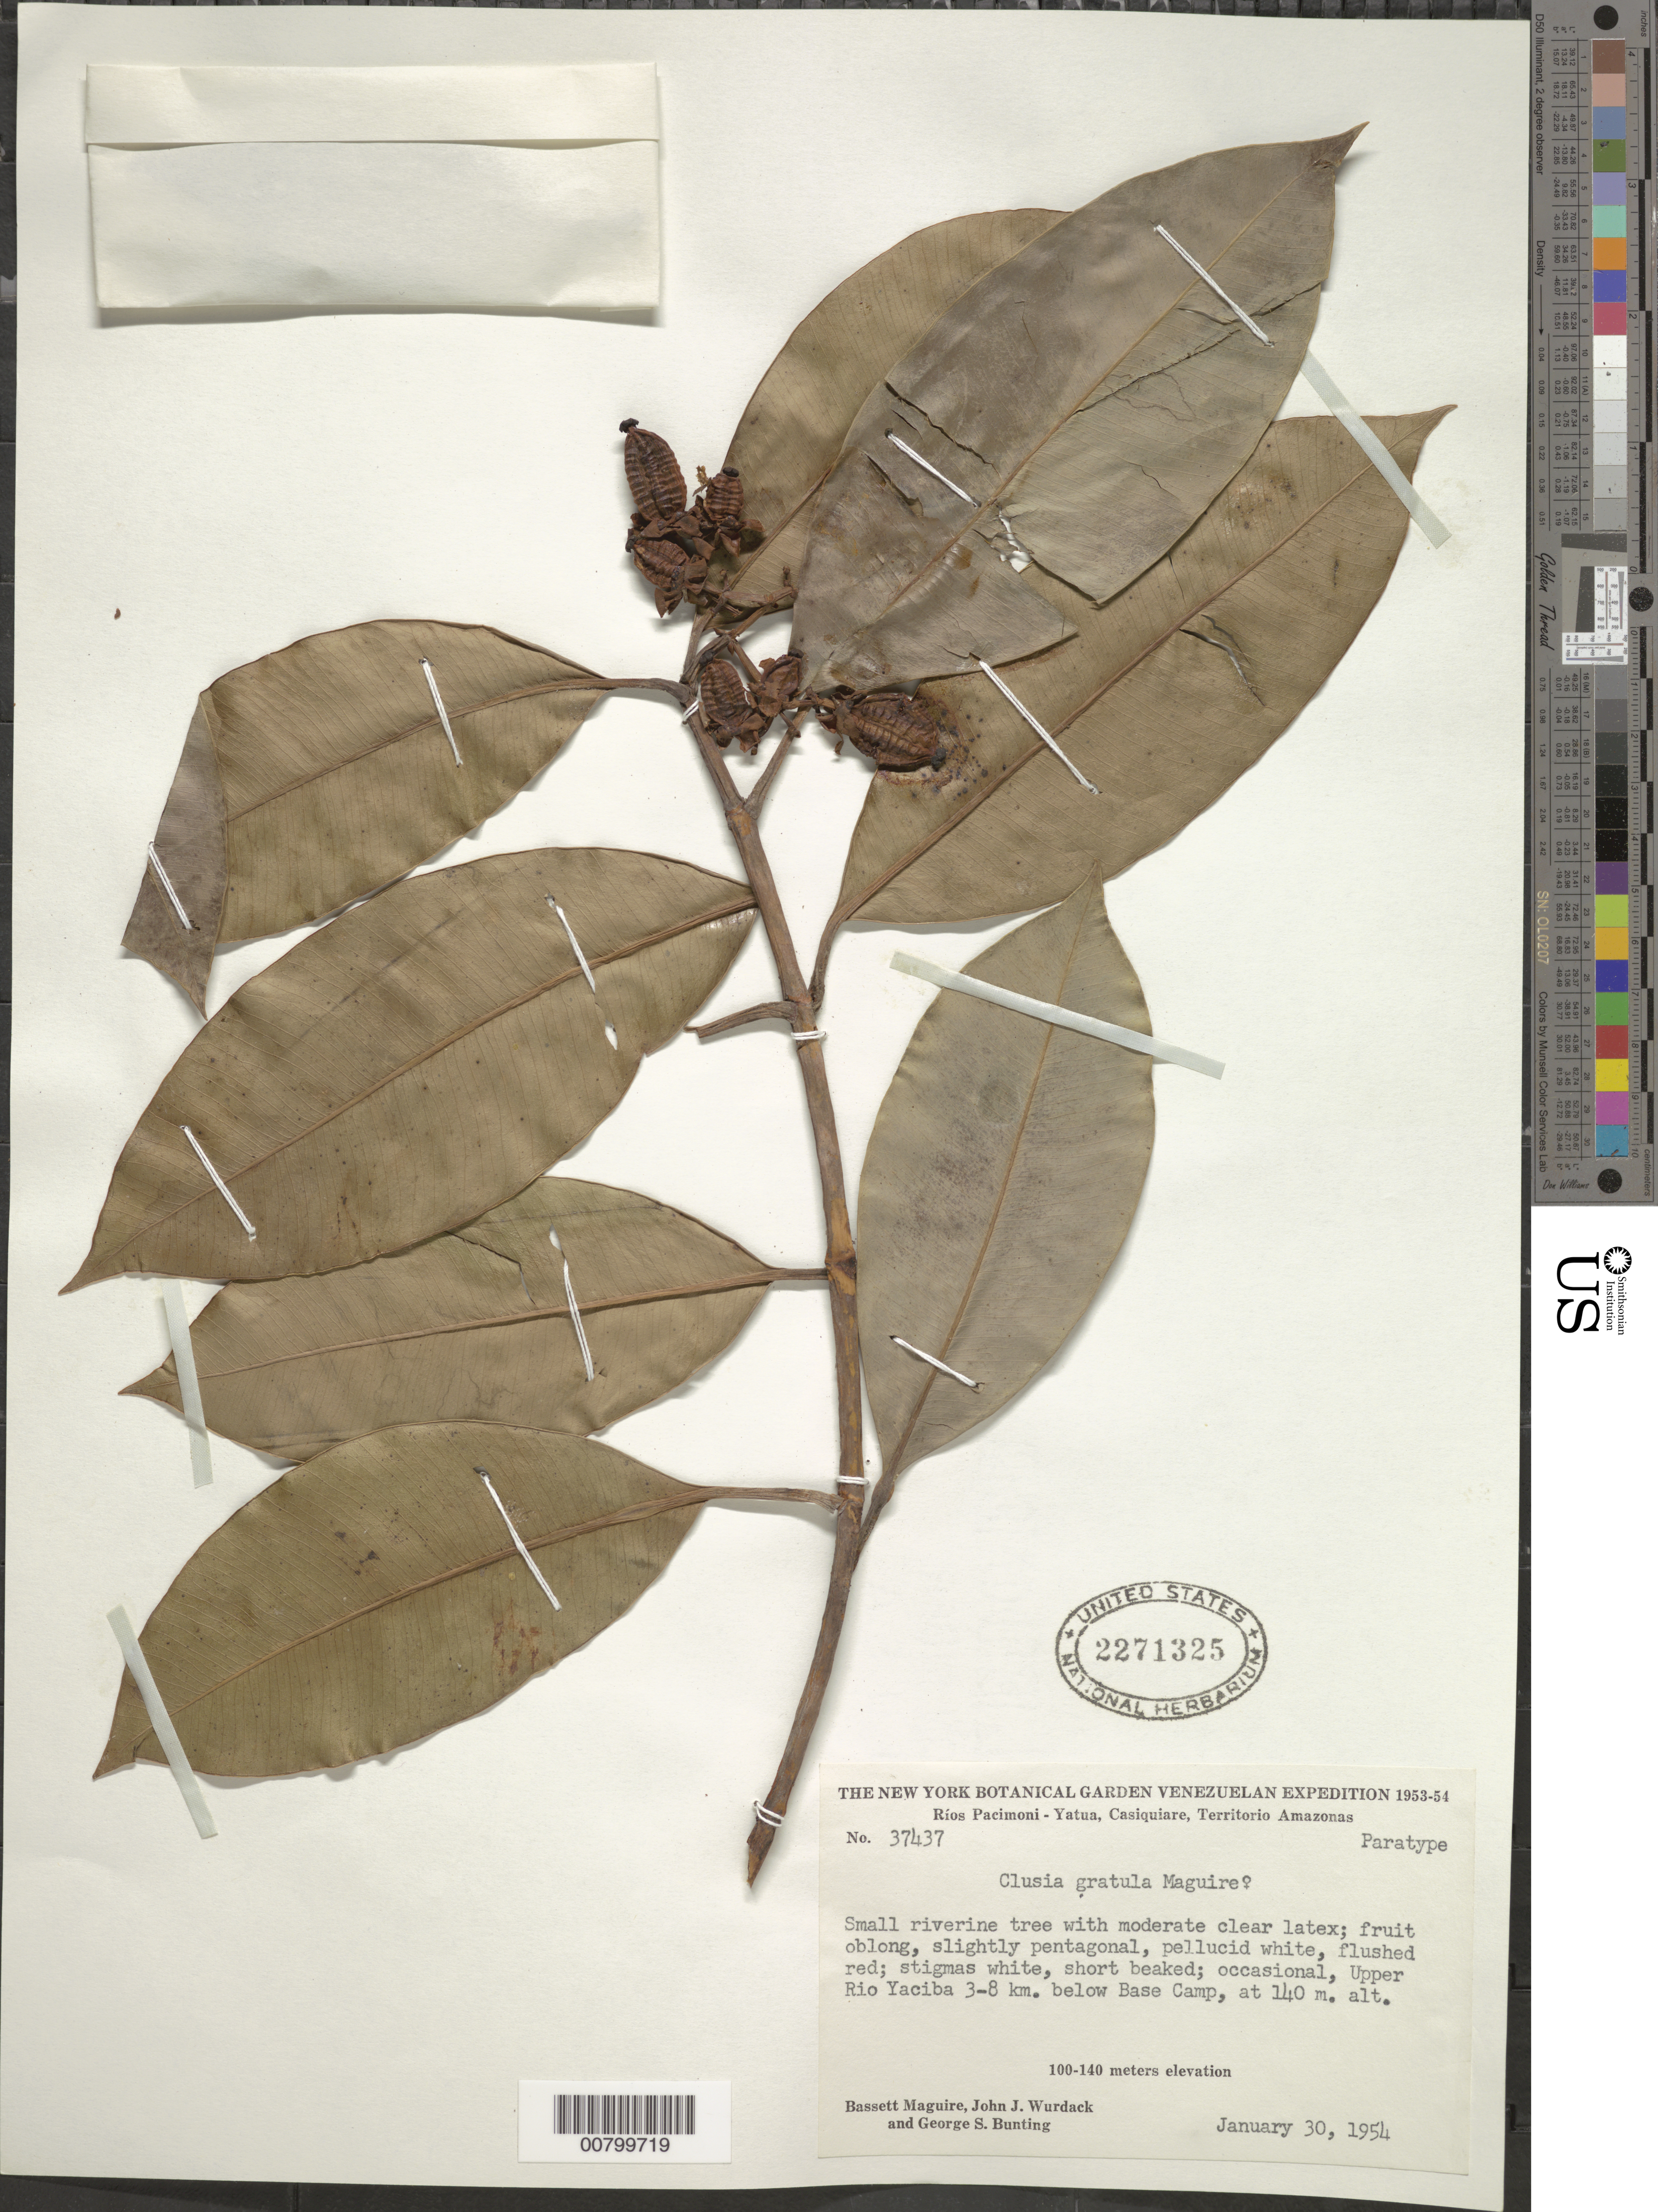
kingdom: Plantae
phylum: Tracheophyta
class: Magnoliopsida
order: Malpighiales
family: Clusiaceae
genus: Clusia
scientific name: Clusia gratula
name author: Maguire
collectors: B. Maguire, J. J. Wurdack & G. S. Bunting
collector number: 37437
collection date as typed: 30-Jan-54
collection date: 1954-01-30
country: Venezuela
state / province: Amazonas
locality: Río Yaciba, upper; 3-8 km below base camp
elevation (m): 140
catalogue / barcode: US 2271325